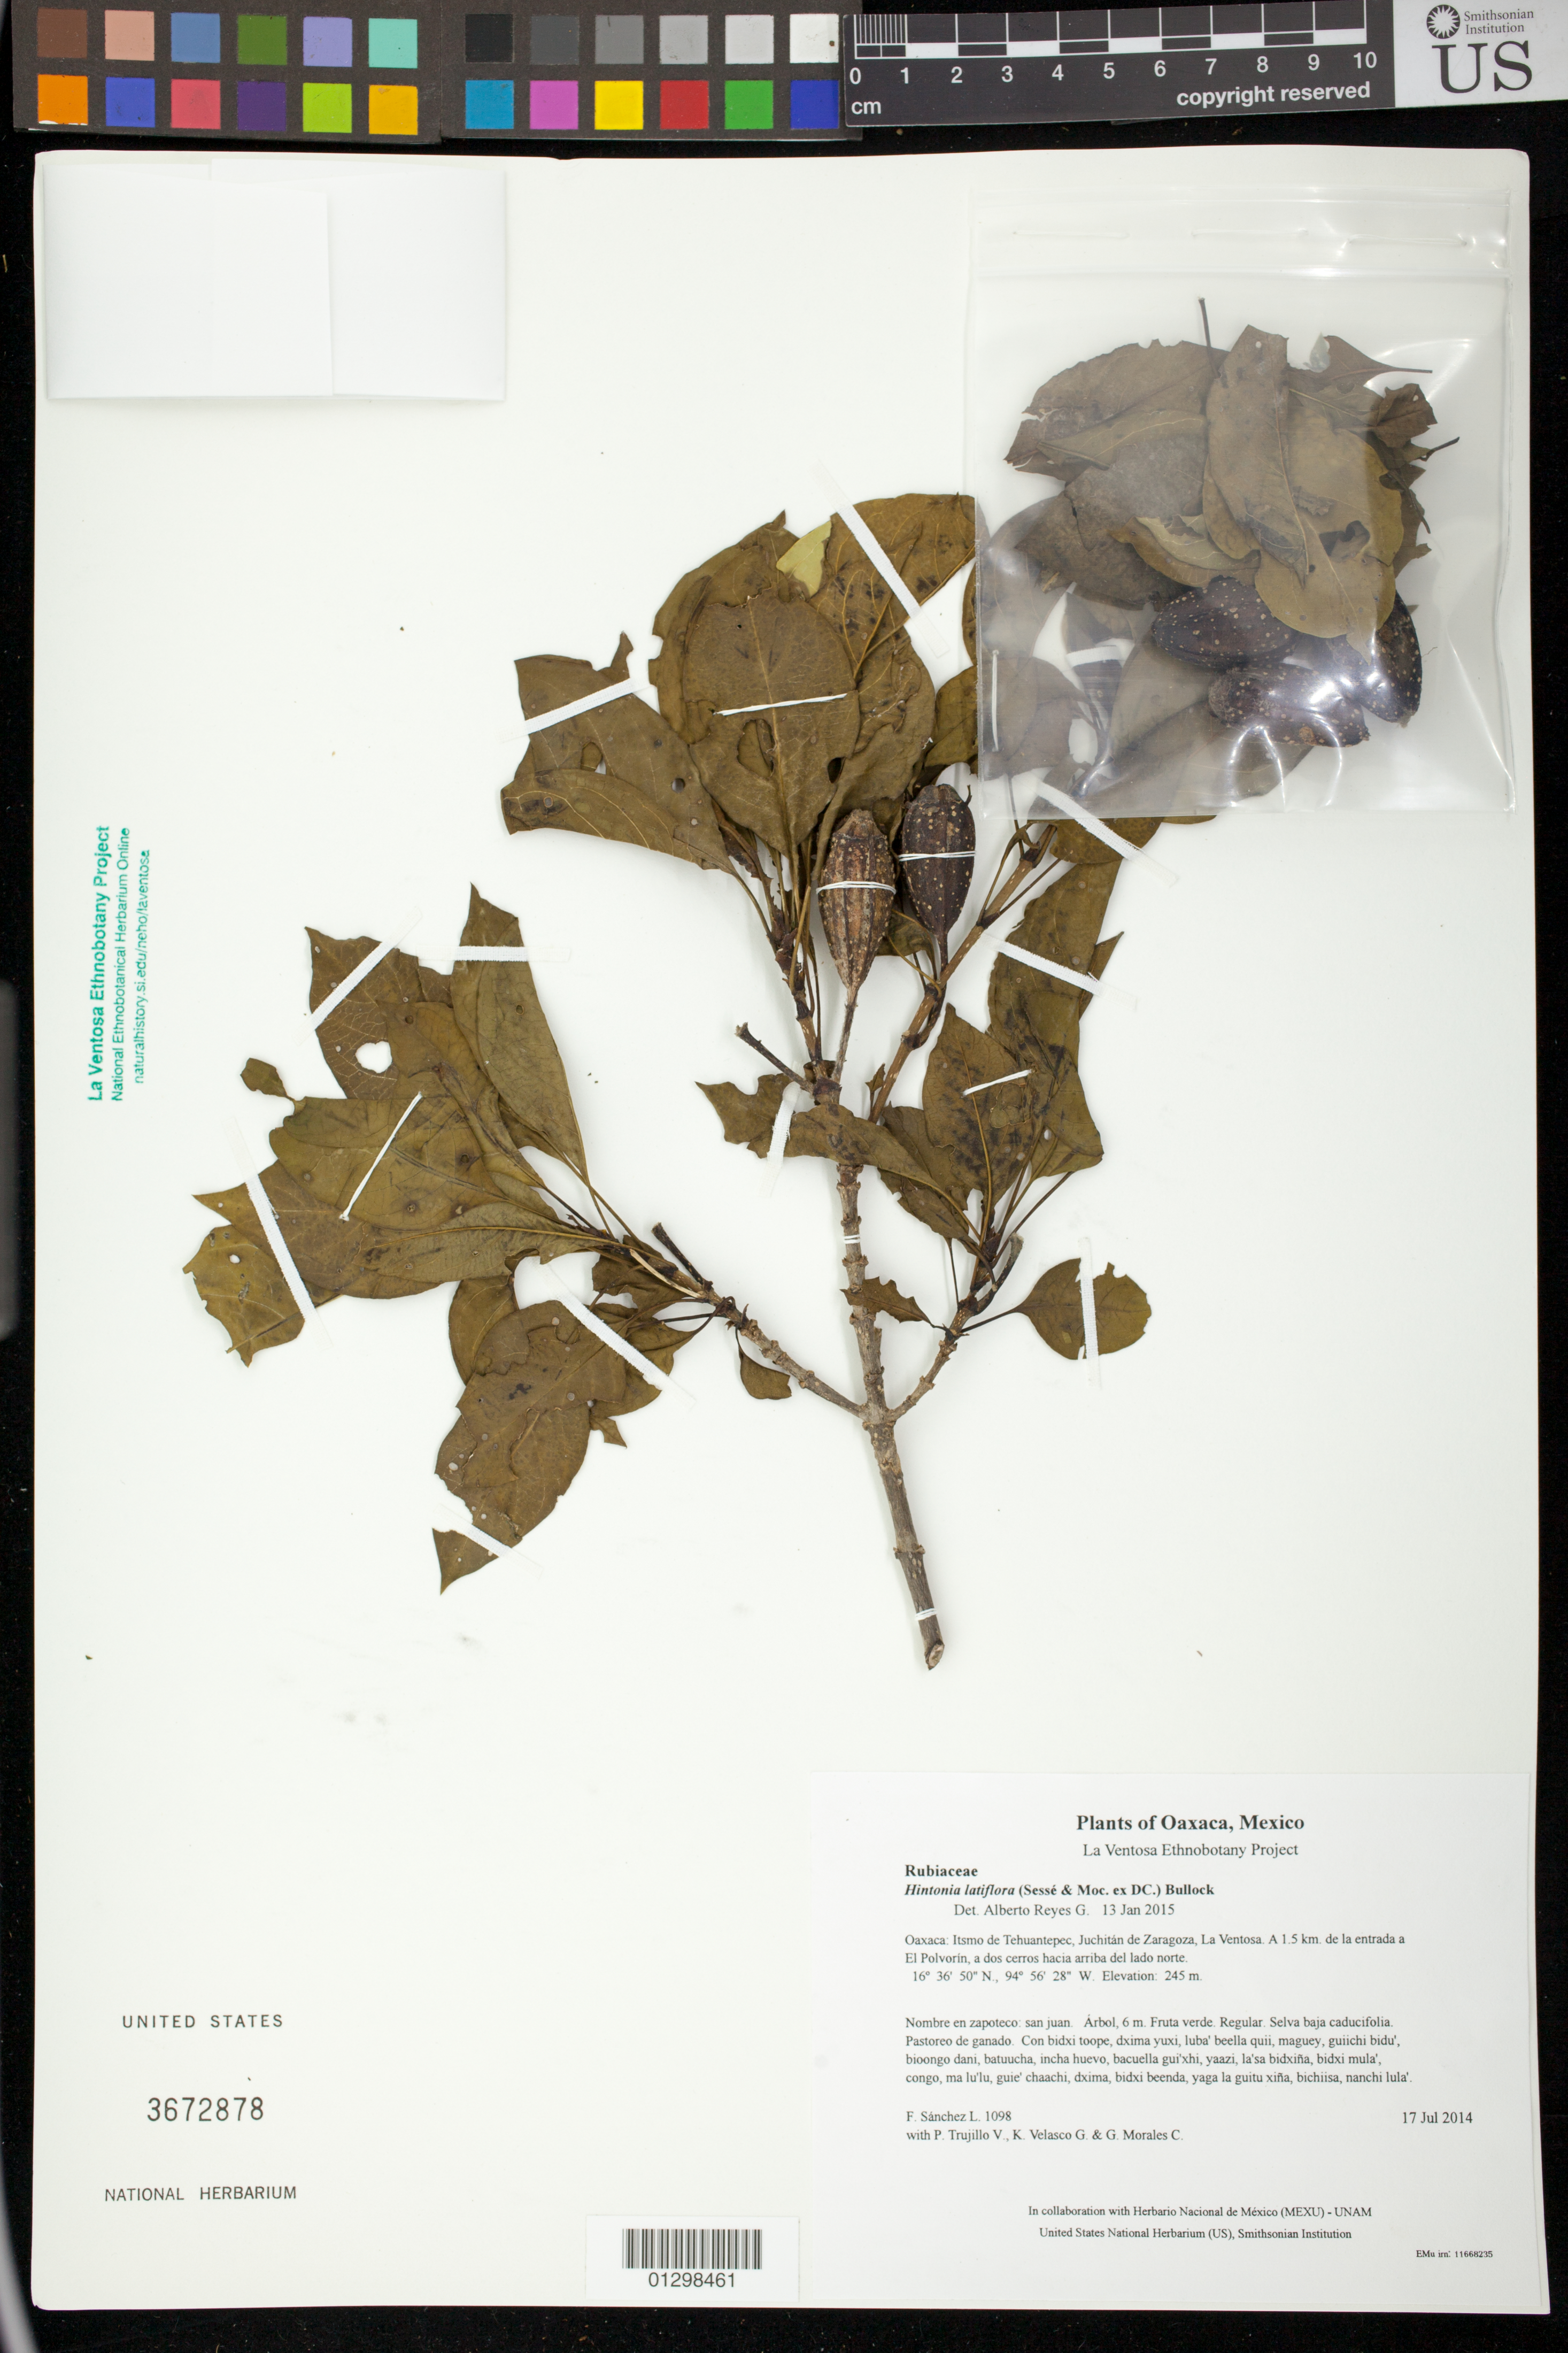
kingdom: Plantae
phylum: Tracheophyta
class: Magnoliopsida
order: Gentianales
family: Rubiaceae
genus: Hintonia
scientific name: Hintonia latiflora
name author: (Sessé & Moc. ex DC.) Bullock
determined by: Reyes García, A.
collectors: F. Sánchez L., P. Trujillo V., K. Velasco G. & G. Morales C.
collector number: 1098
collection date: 2014-07-17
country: Mexico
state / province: Oaxaca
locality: Itsmo de Tehuantepec, Juchitán de Zaragoza, La Ventosa. A 1.5 km. de la entrada a El Polvorín, a dos cerros hacia arriba del lado norte.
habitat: Selva baja caducifolia. Pastoreo de ganado.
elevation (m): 245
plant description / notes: MEXU, US; Yaga. 6 m. Cuaananaxhi naga'. Nuu.; san juan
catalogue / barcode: US 3672878